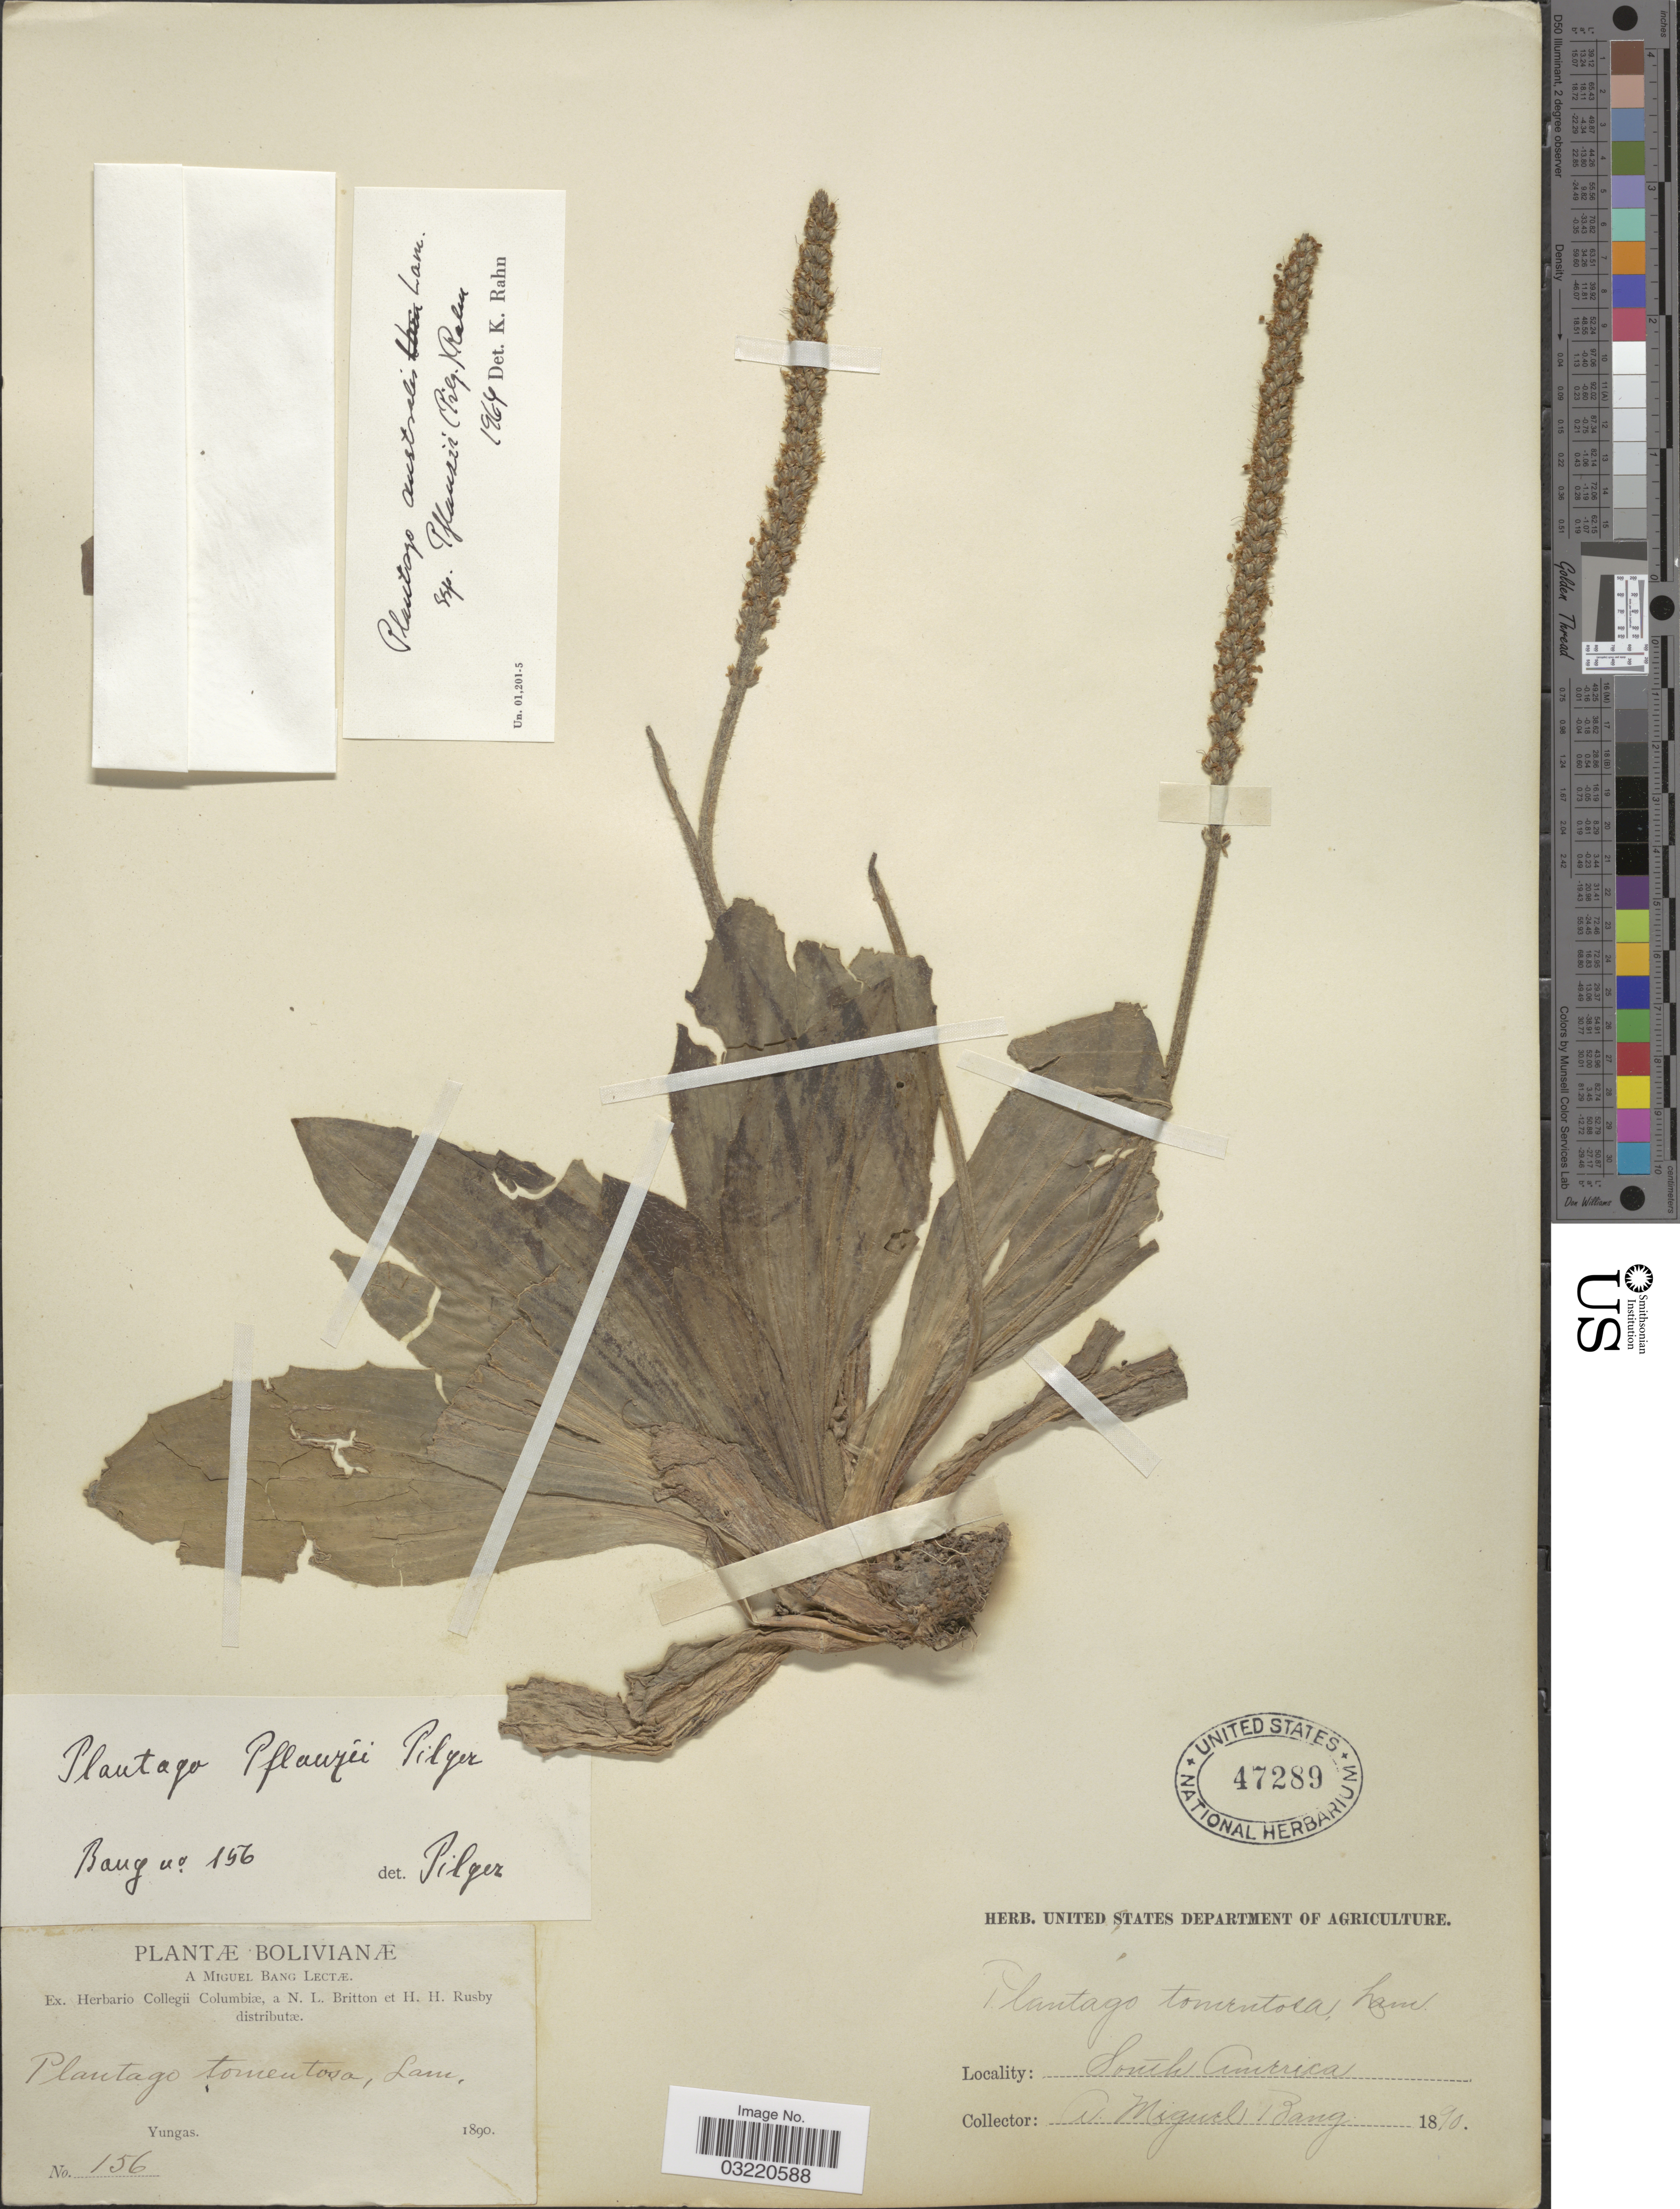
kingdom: Plantae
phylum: Tracheophyta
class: Magnoliopsida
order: Lamiales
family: Plantaginaceae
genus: Plantago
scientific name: Plantago pflanzii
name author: (Pilg.) Rahn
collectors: M. Bang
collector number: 156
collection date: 1890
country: Bolivia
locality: Yungas.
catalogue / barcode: US 47289